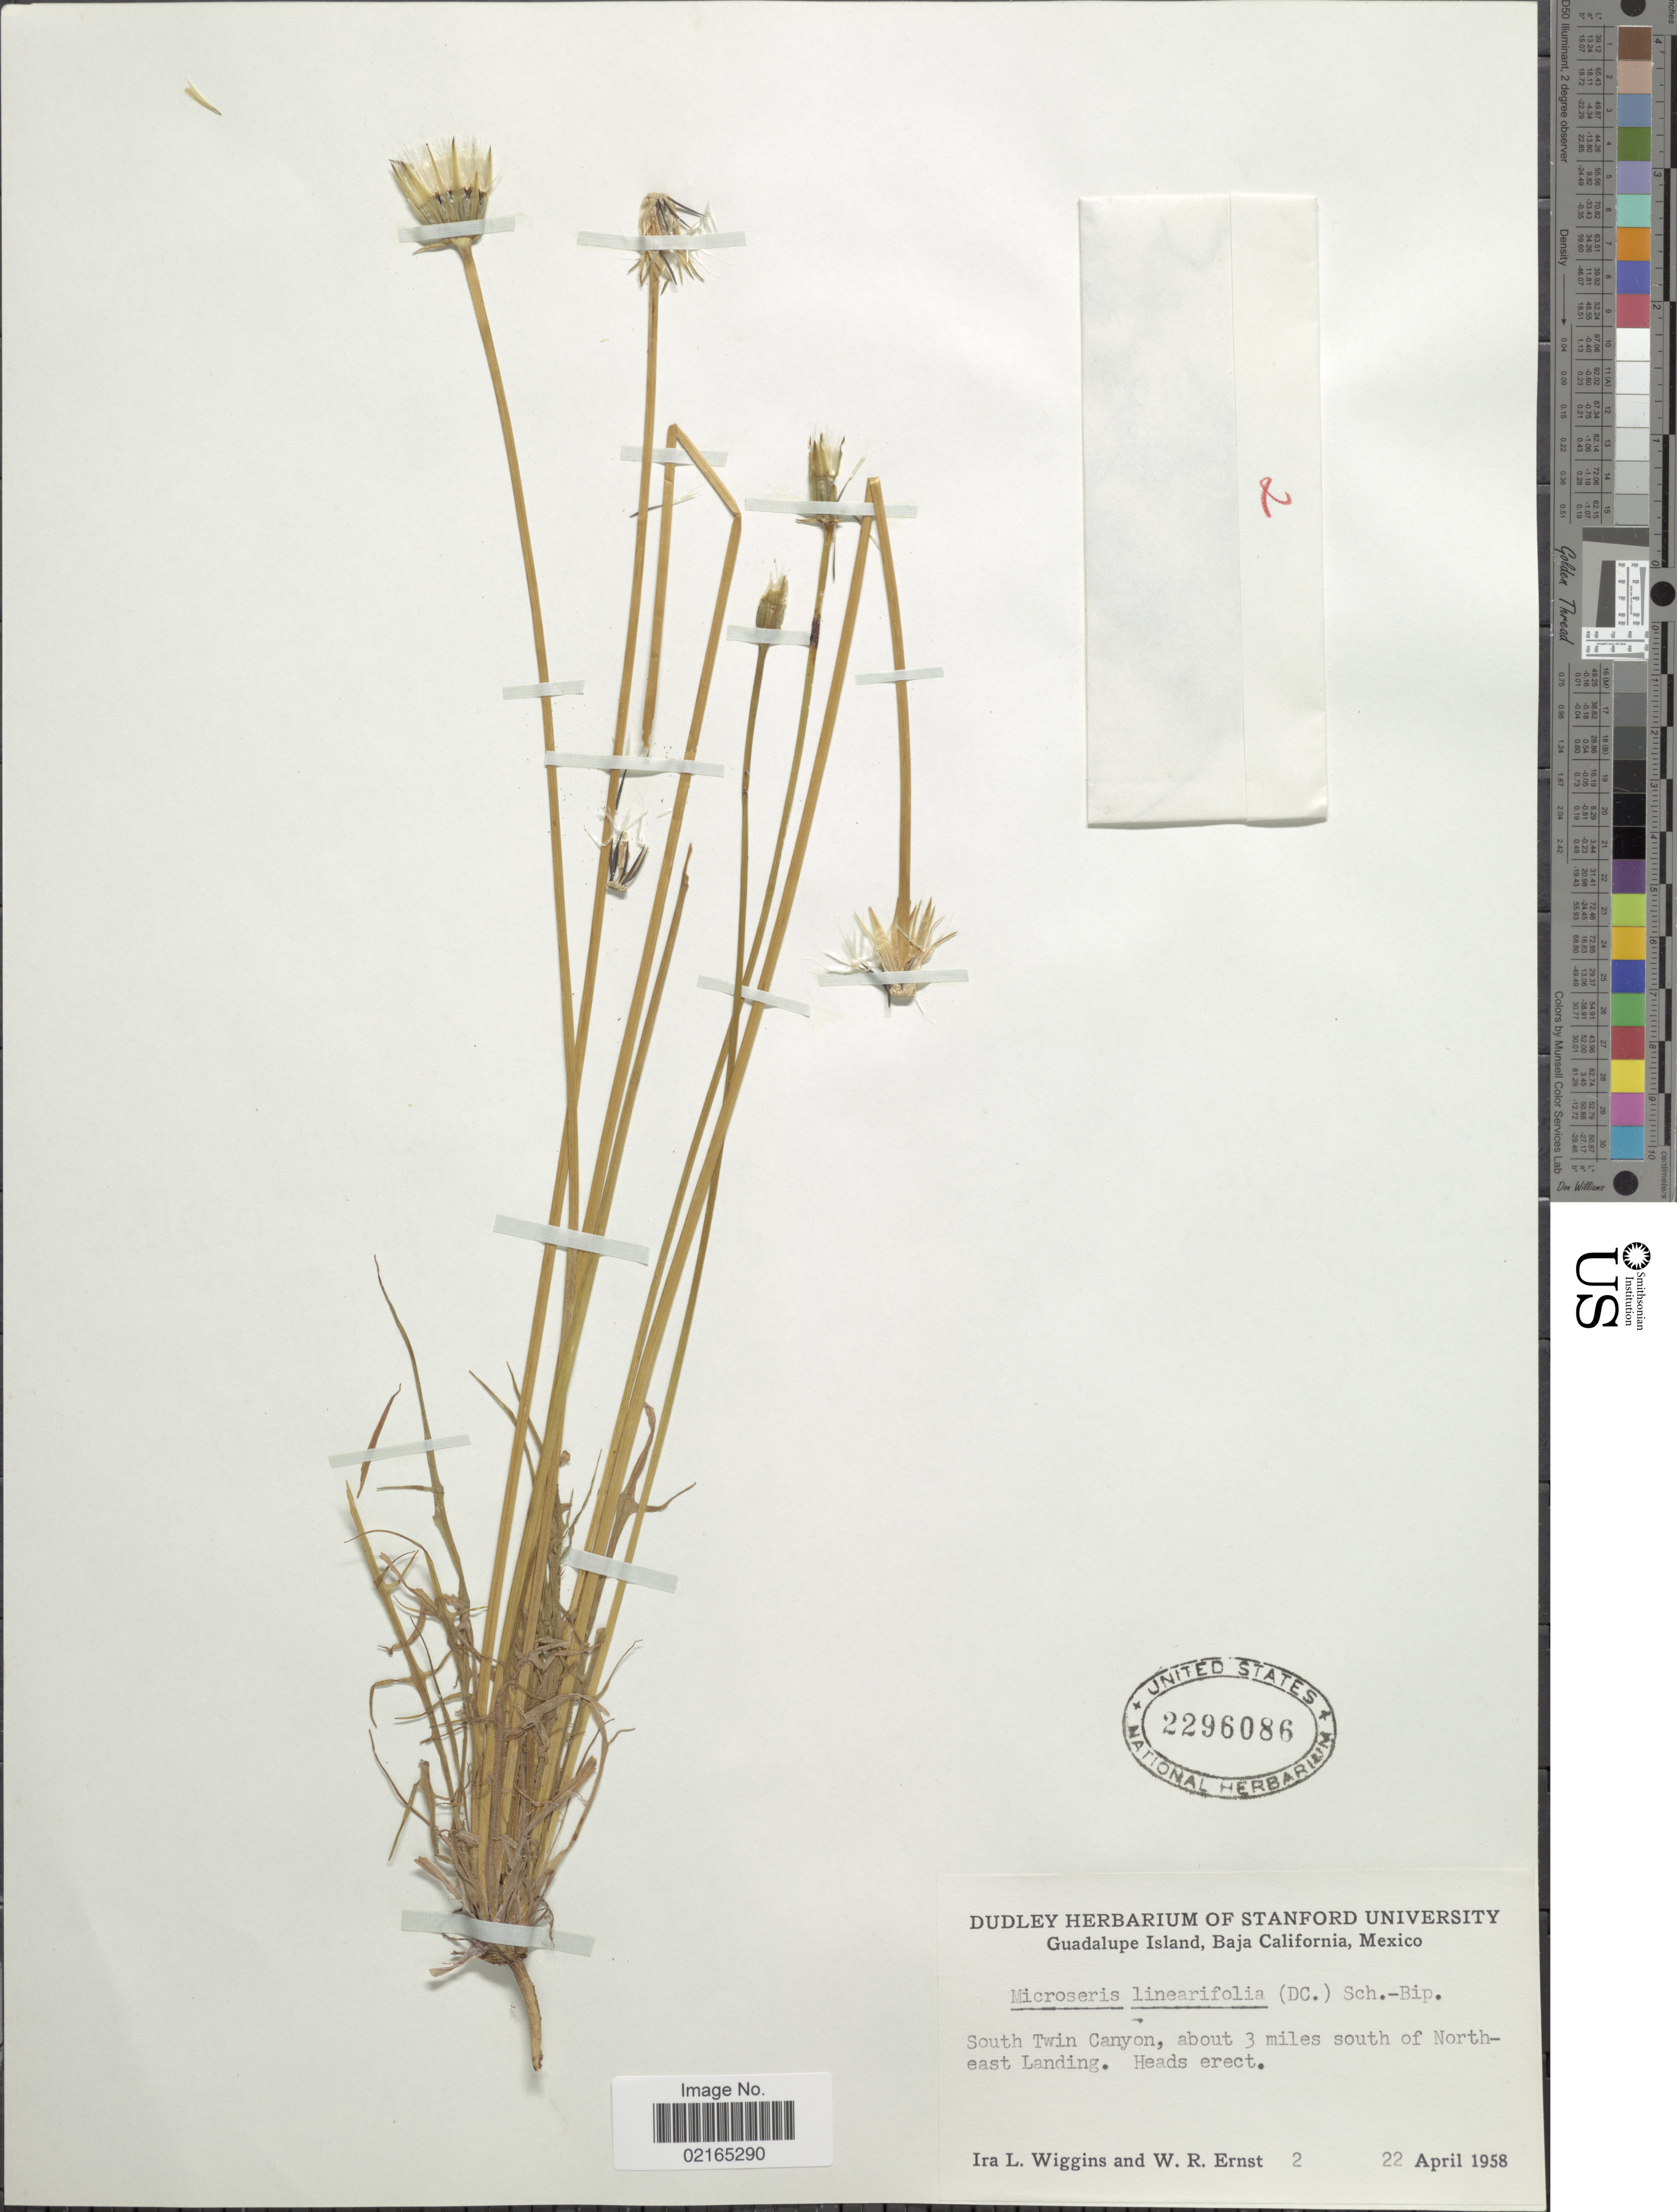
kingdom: Plantae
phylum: Tracheophyta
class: Magnoliopsida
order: Asterales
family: Asteraceae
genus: Uropappus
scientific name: Uropappus lindleyi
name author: (DC.) Nutt.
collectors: I. L. Wiggins & W. R. Ernst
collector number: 2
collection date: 1958-04-22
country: Mexico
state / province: Baja California Norte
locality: Guadalupe Island, South Twin Canyon, about 3 miles south of North-east Landing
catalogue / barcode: US 2296086